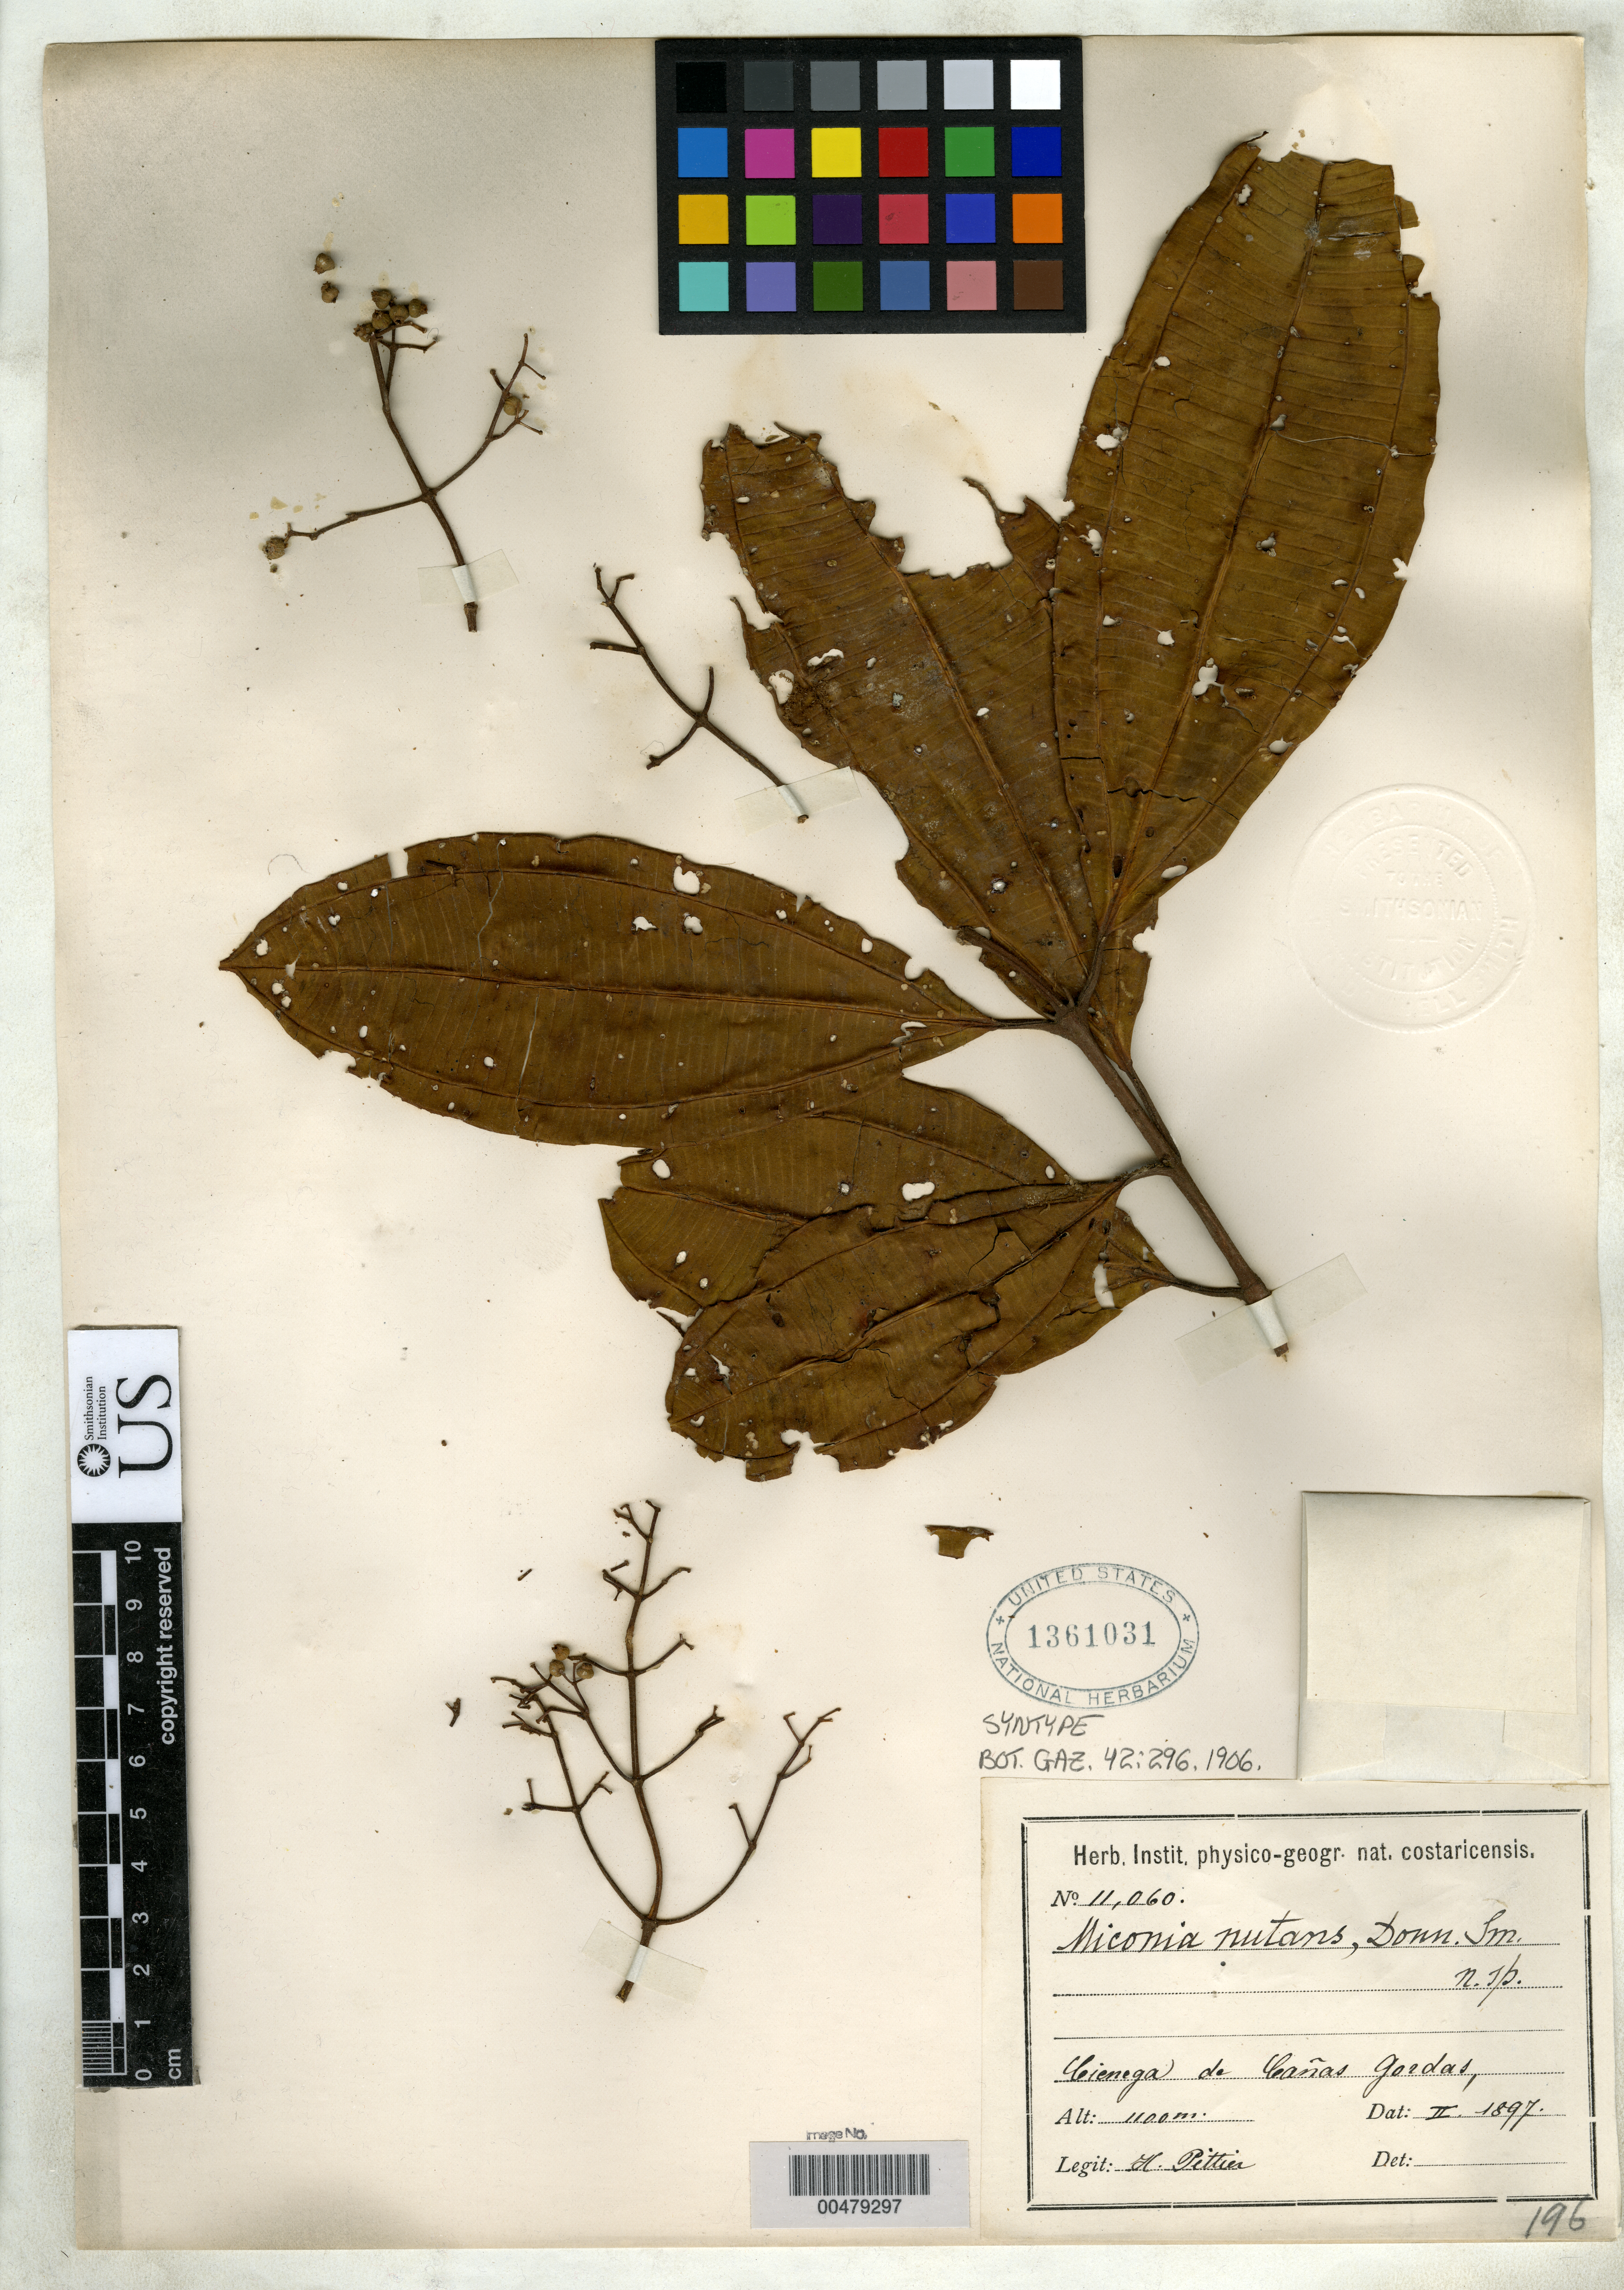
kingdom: Plantae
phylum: Tracheophyta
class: Magnoliopsida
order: Myrtales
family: Melastomataceae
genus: Miconia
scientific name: Miconia nutans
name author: Donn. Sm.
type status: Syntype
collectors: H. F. Pittier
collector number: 11060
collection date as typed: Feb 1897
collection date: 1897-02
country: Costa Rica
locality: Cienega de Cañas Gordas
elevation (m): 1100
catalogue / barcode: US 1361031